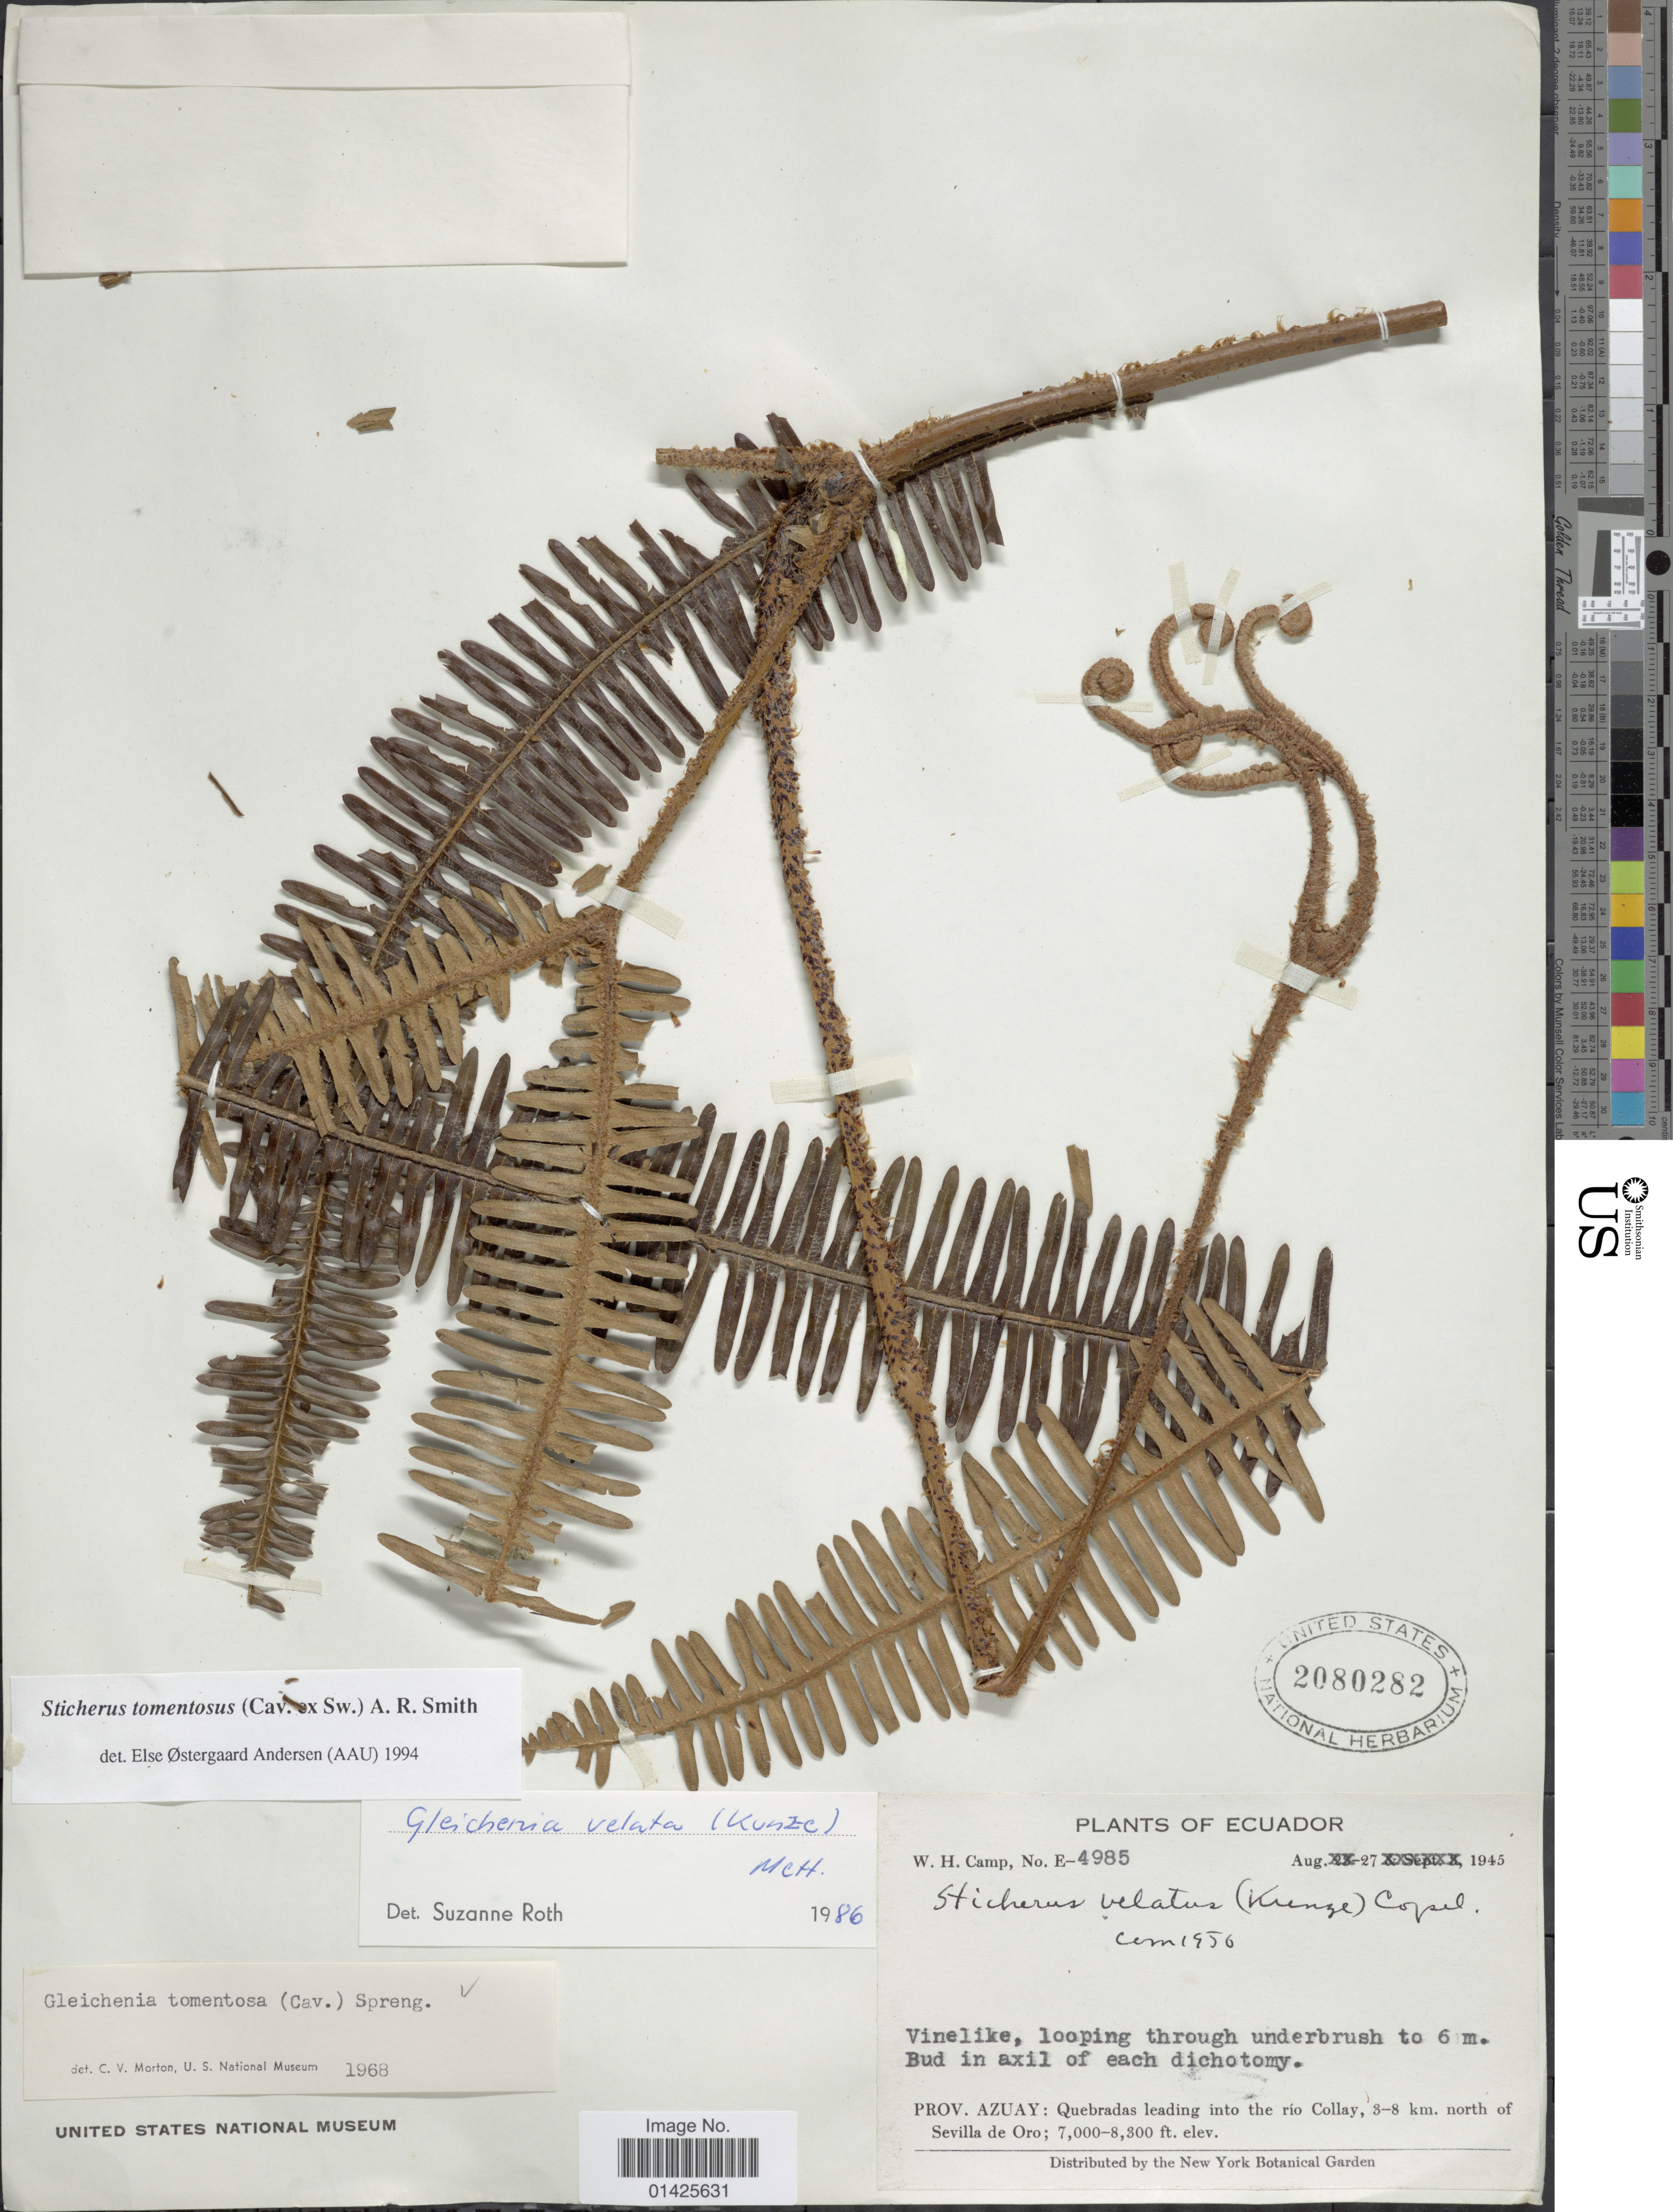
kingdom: Plantae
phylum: Tracheophyta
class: Polypodiopsida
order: Gleicheniales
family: Gleicheniaceae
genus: Sticherus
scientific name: Sticherus tomentosus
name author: (Cav. ex Sw.) A.R. Sm.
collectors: W. H. Camp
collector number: E-4985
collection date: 1945-08-27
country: Ecuador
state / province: Azuay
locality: Prov. Azuabay : Quebradas leading into rio Collay, 3-8 km. north of Sevilla de Oro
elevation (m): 2134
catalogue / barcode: US 2080282